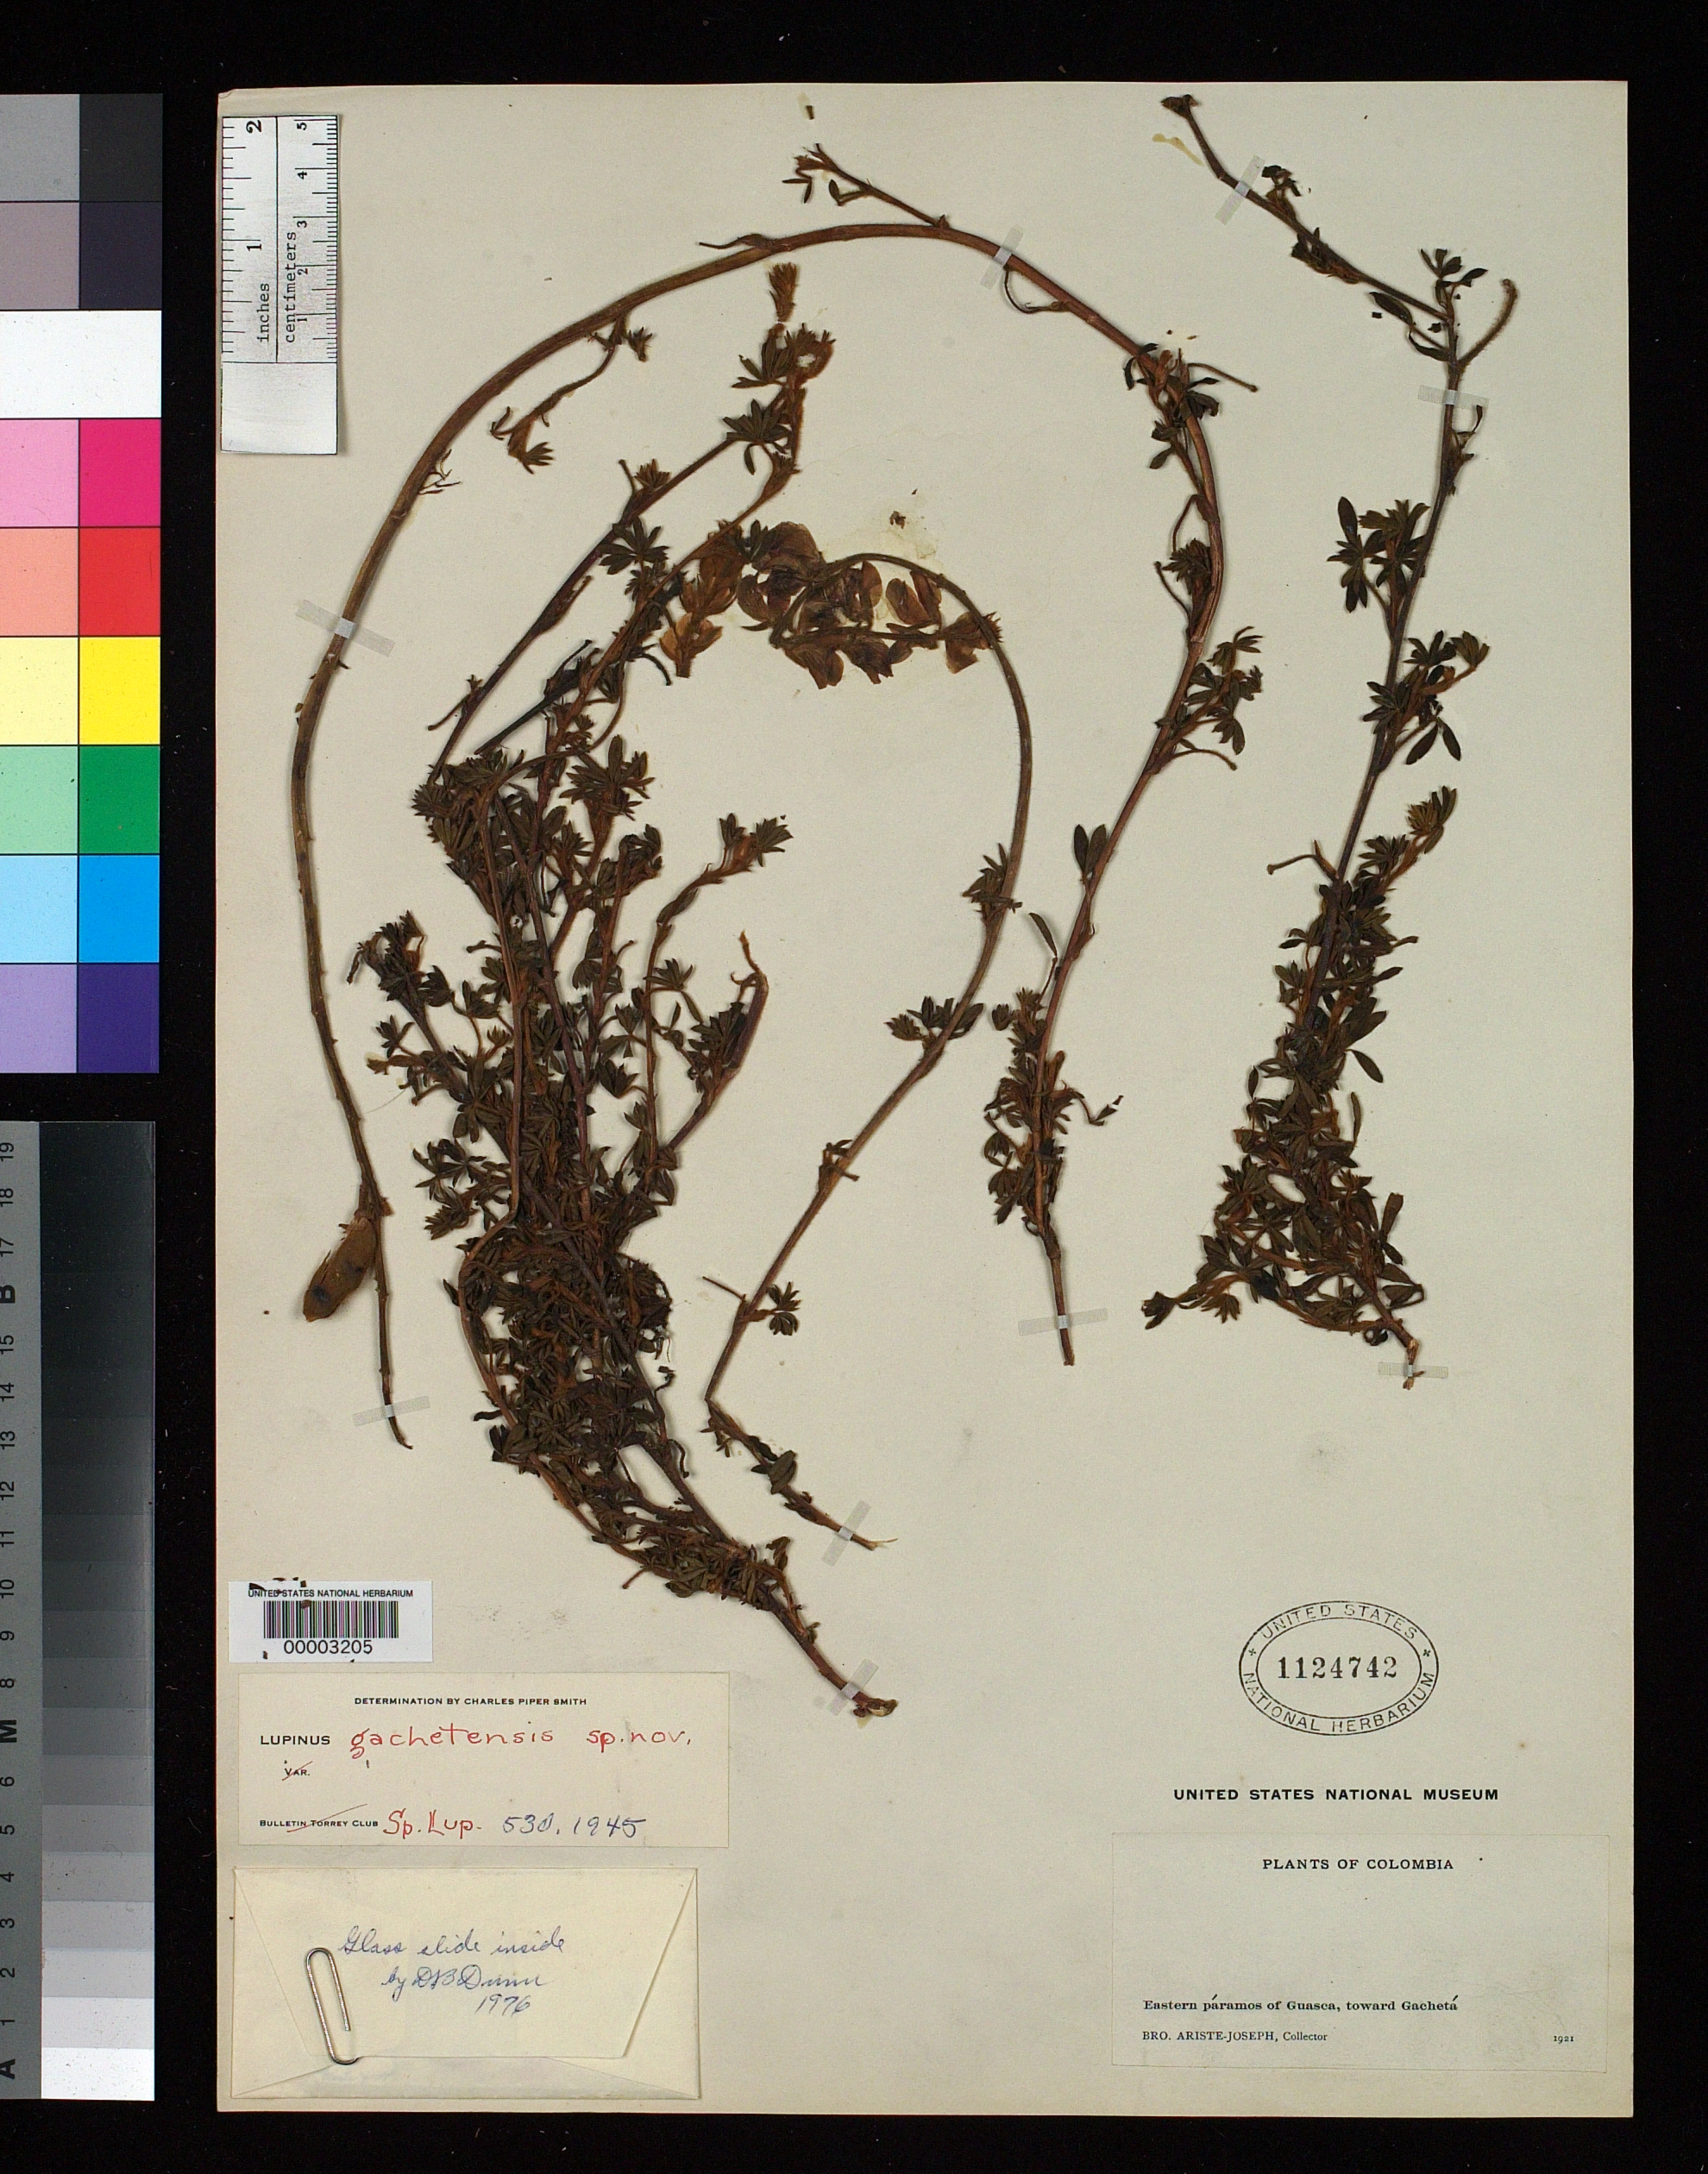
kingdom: Plantae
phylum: Tracheophyta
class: Magnoliopsida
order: Fabales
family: Fabaceae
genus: Lupinus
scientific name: Lupinus gachetensis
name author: C.P. Sm.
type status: Holotype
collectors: Bro. Ariste-Joseph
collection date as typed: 1921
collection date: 1921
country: Colombia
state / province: Cundinamarca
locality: Eastern Paramo of Guasca toward Gacheta.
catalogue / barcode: US 1124742